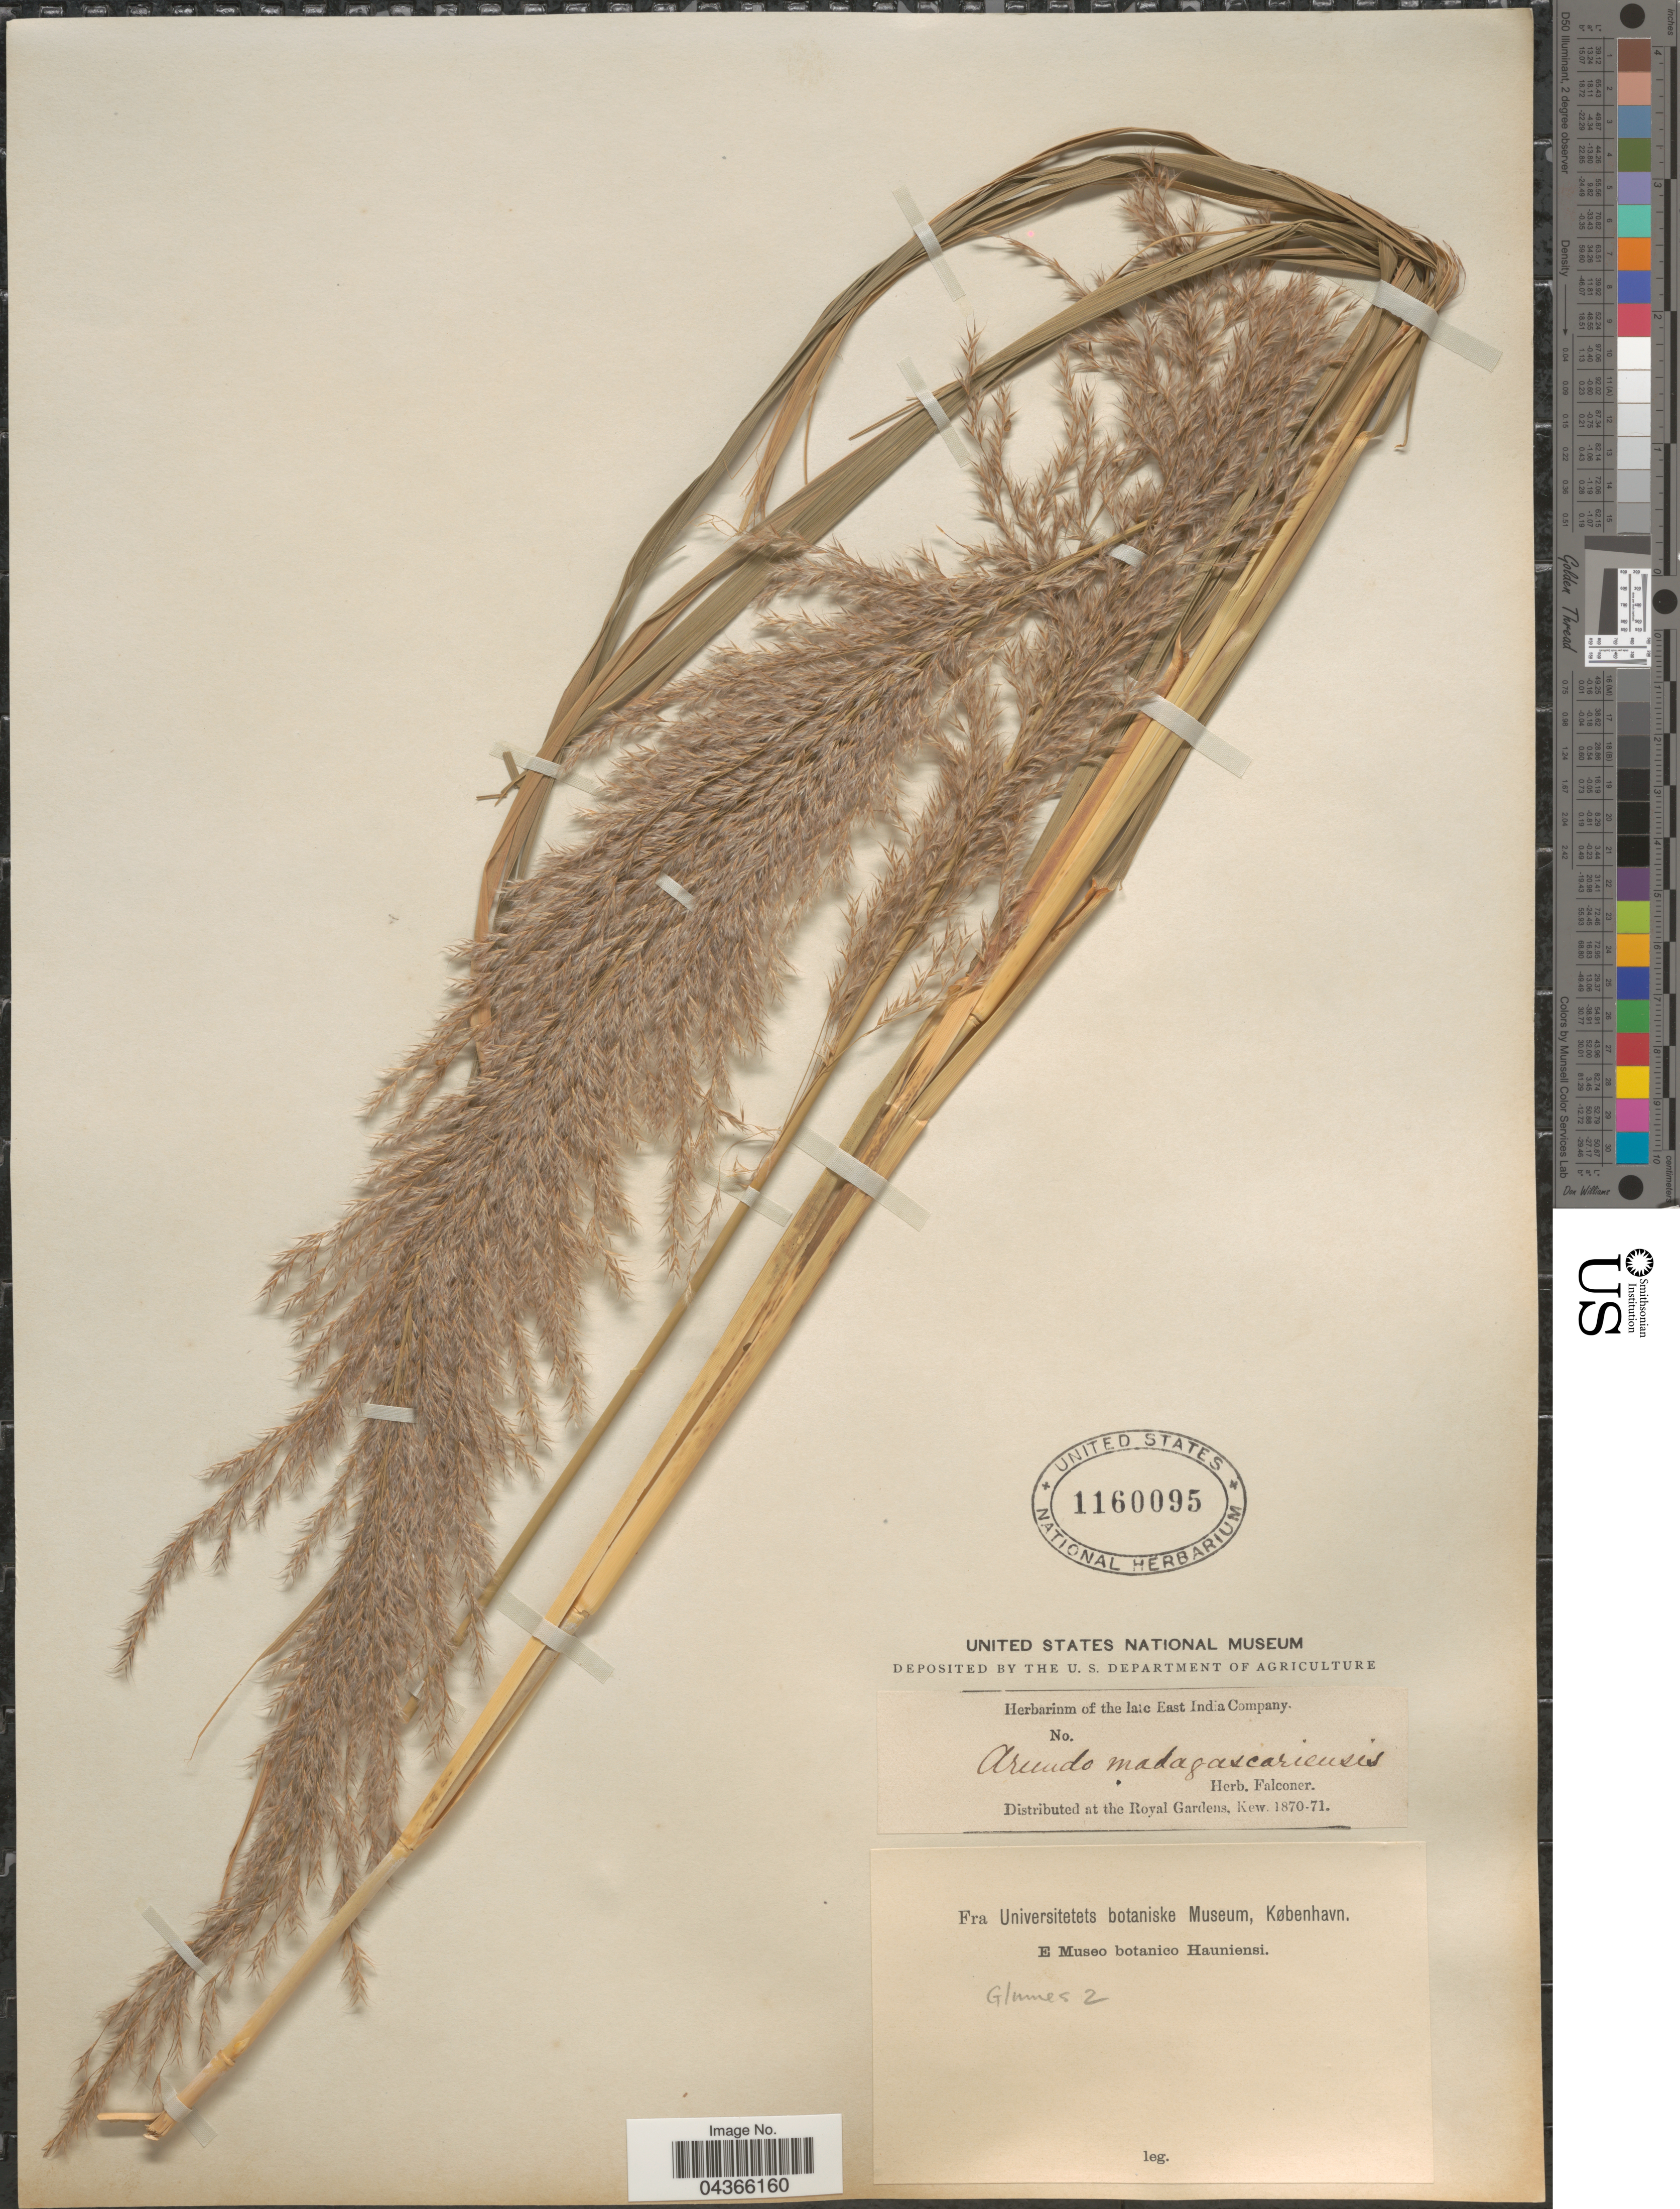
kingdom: Plantae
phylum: Tracheophyta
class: Liliopsida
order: Poales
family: Poaceae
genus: Neyraudia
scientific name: Neyraudia arundinacea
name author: (L.) Henr.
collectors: ex herb. Falconer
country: India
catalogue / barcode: US 1160095